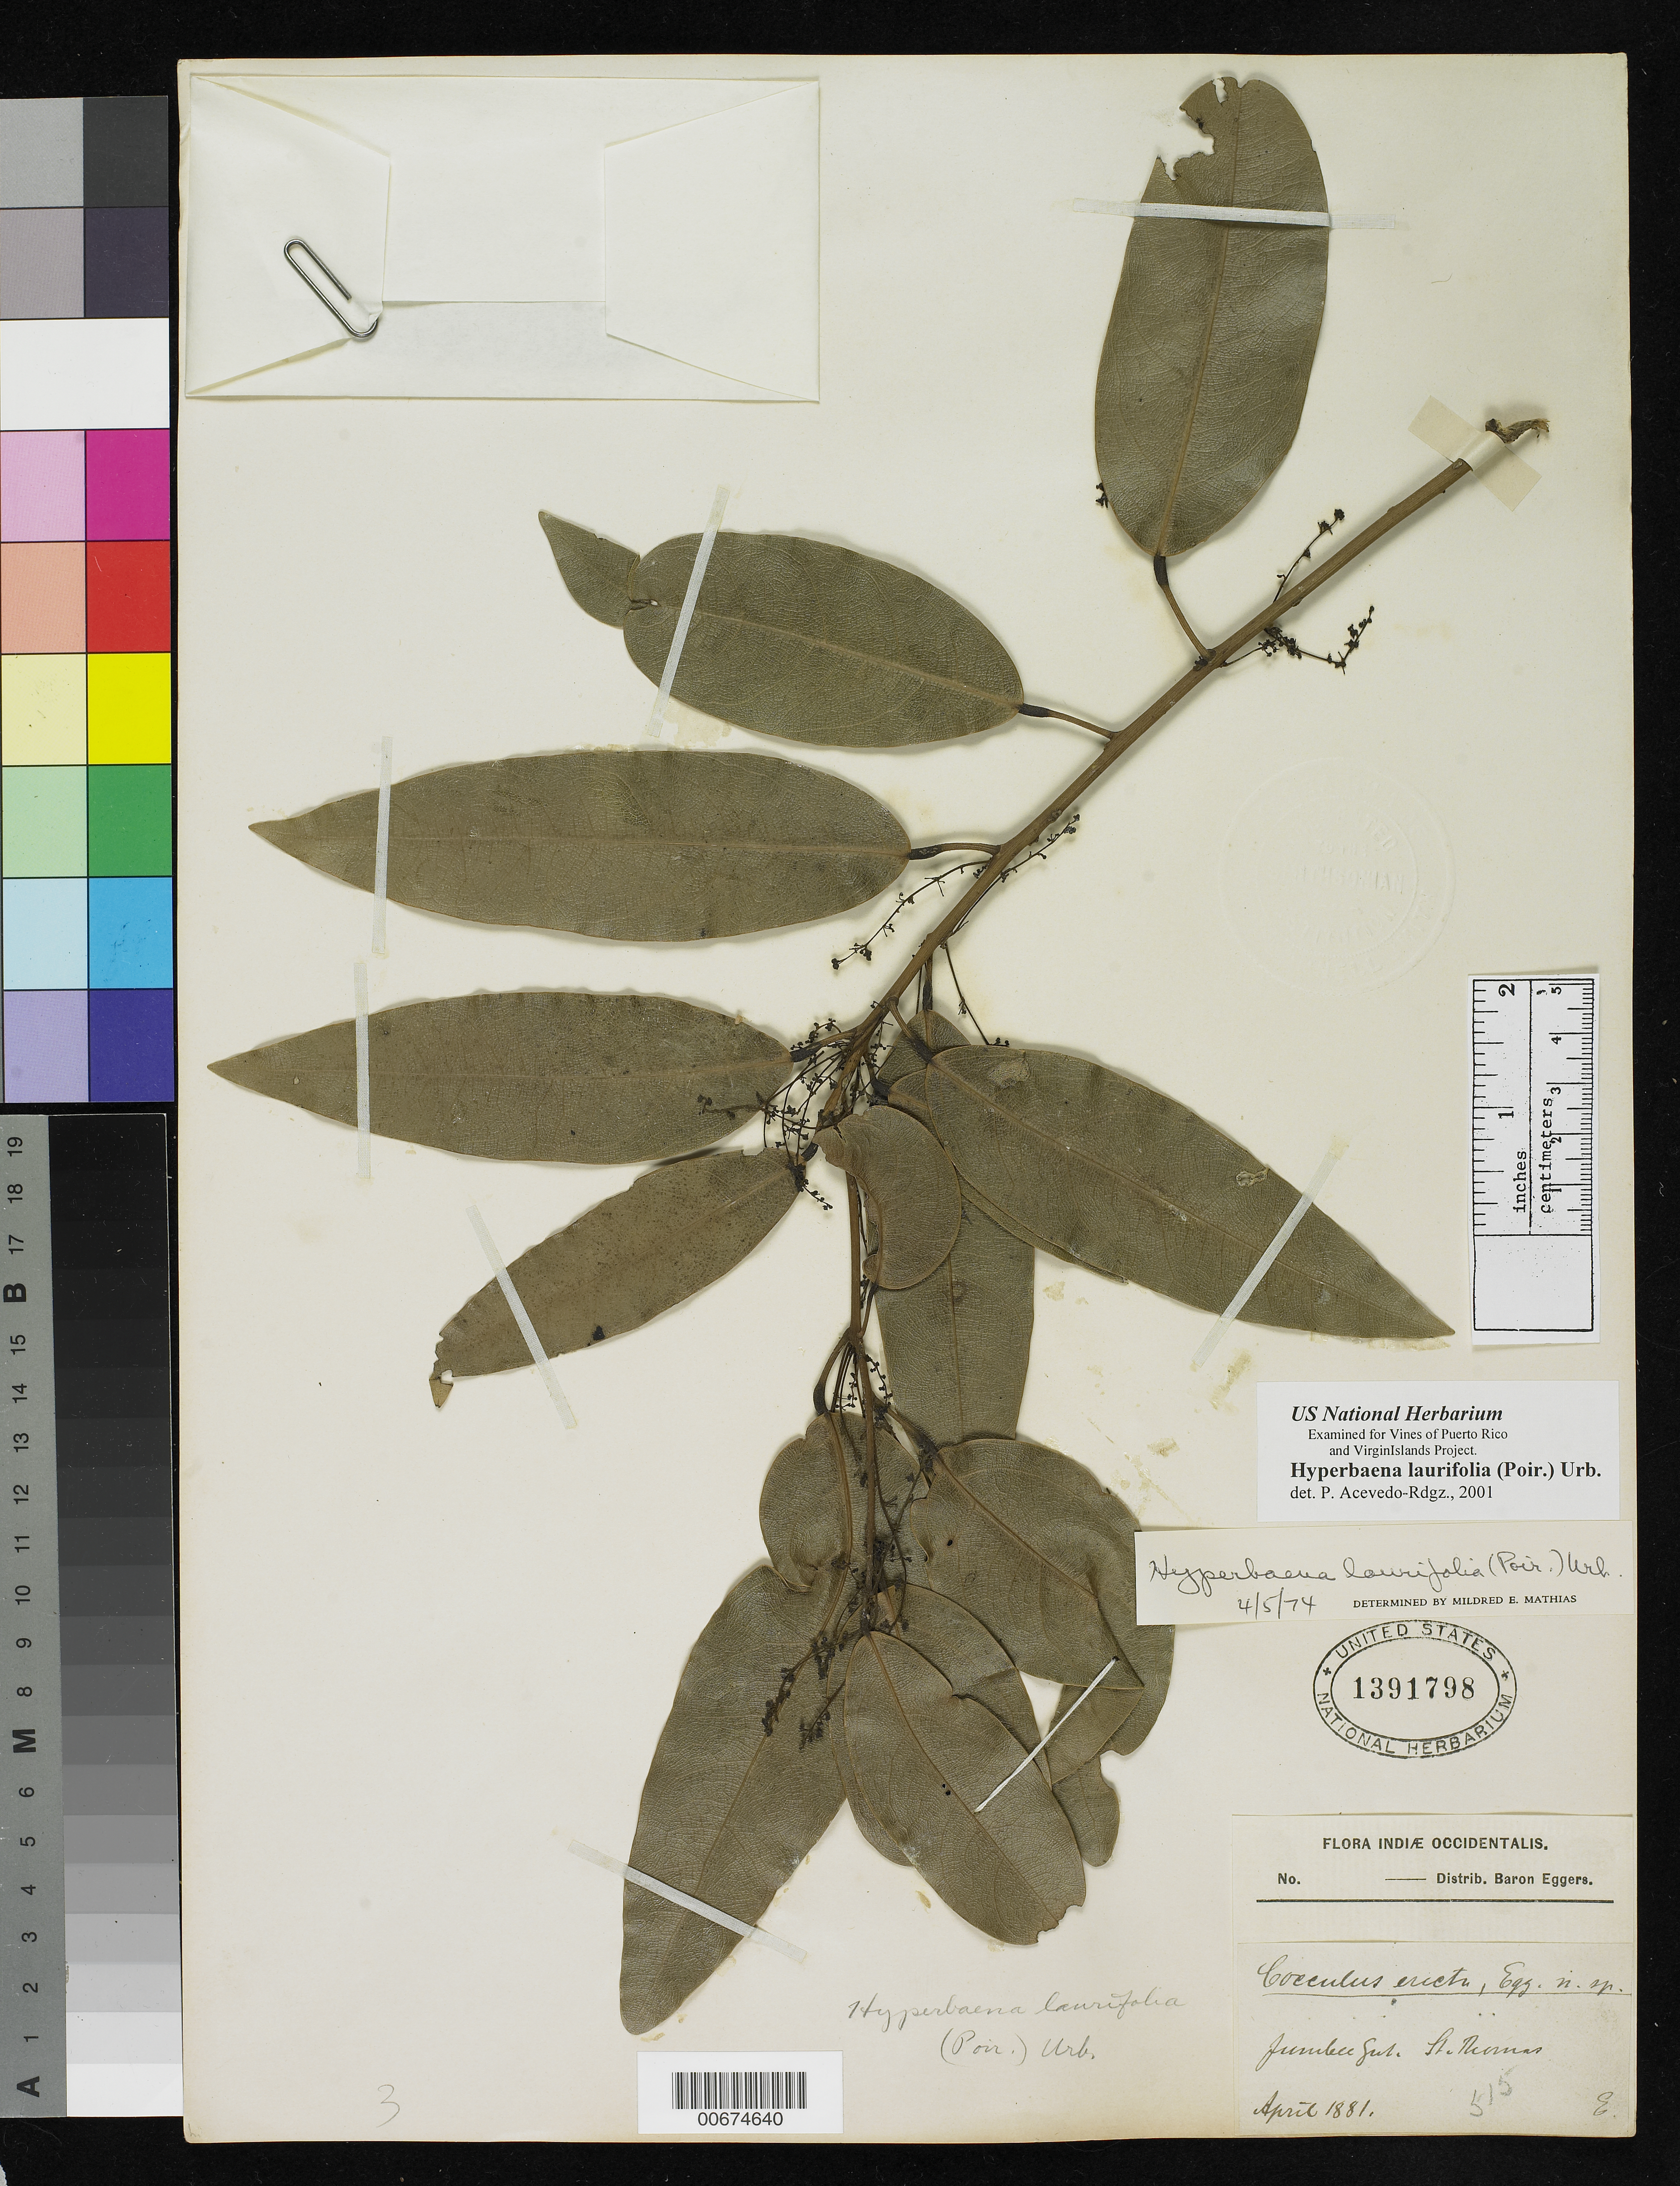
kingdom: Plantae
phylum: Tracheophyta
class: Magnoliopsida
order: Ranunculales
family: Menispermaceae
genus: Hyperbaena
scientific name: Hyperbaena laurifolia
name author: (Poir.) Urb.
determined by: Acevedo-Rodríguez, P., (BOT), Smithsonian Institution - National Museum of Natural History (UNITED STATES)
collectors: H. F. A. von Eggers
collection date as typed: Apr 1881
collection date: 1881-04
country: U.S. Virgin Islands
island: St. Thomas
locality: Jumliu Sul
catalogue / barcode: US 1391798